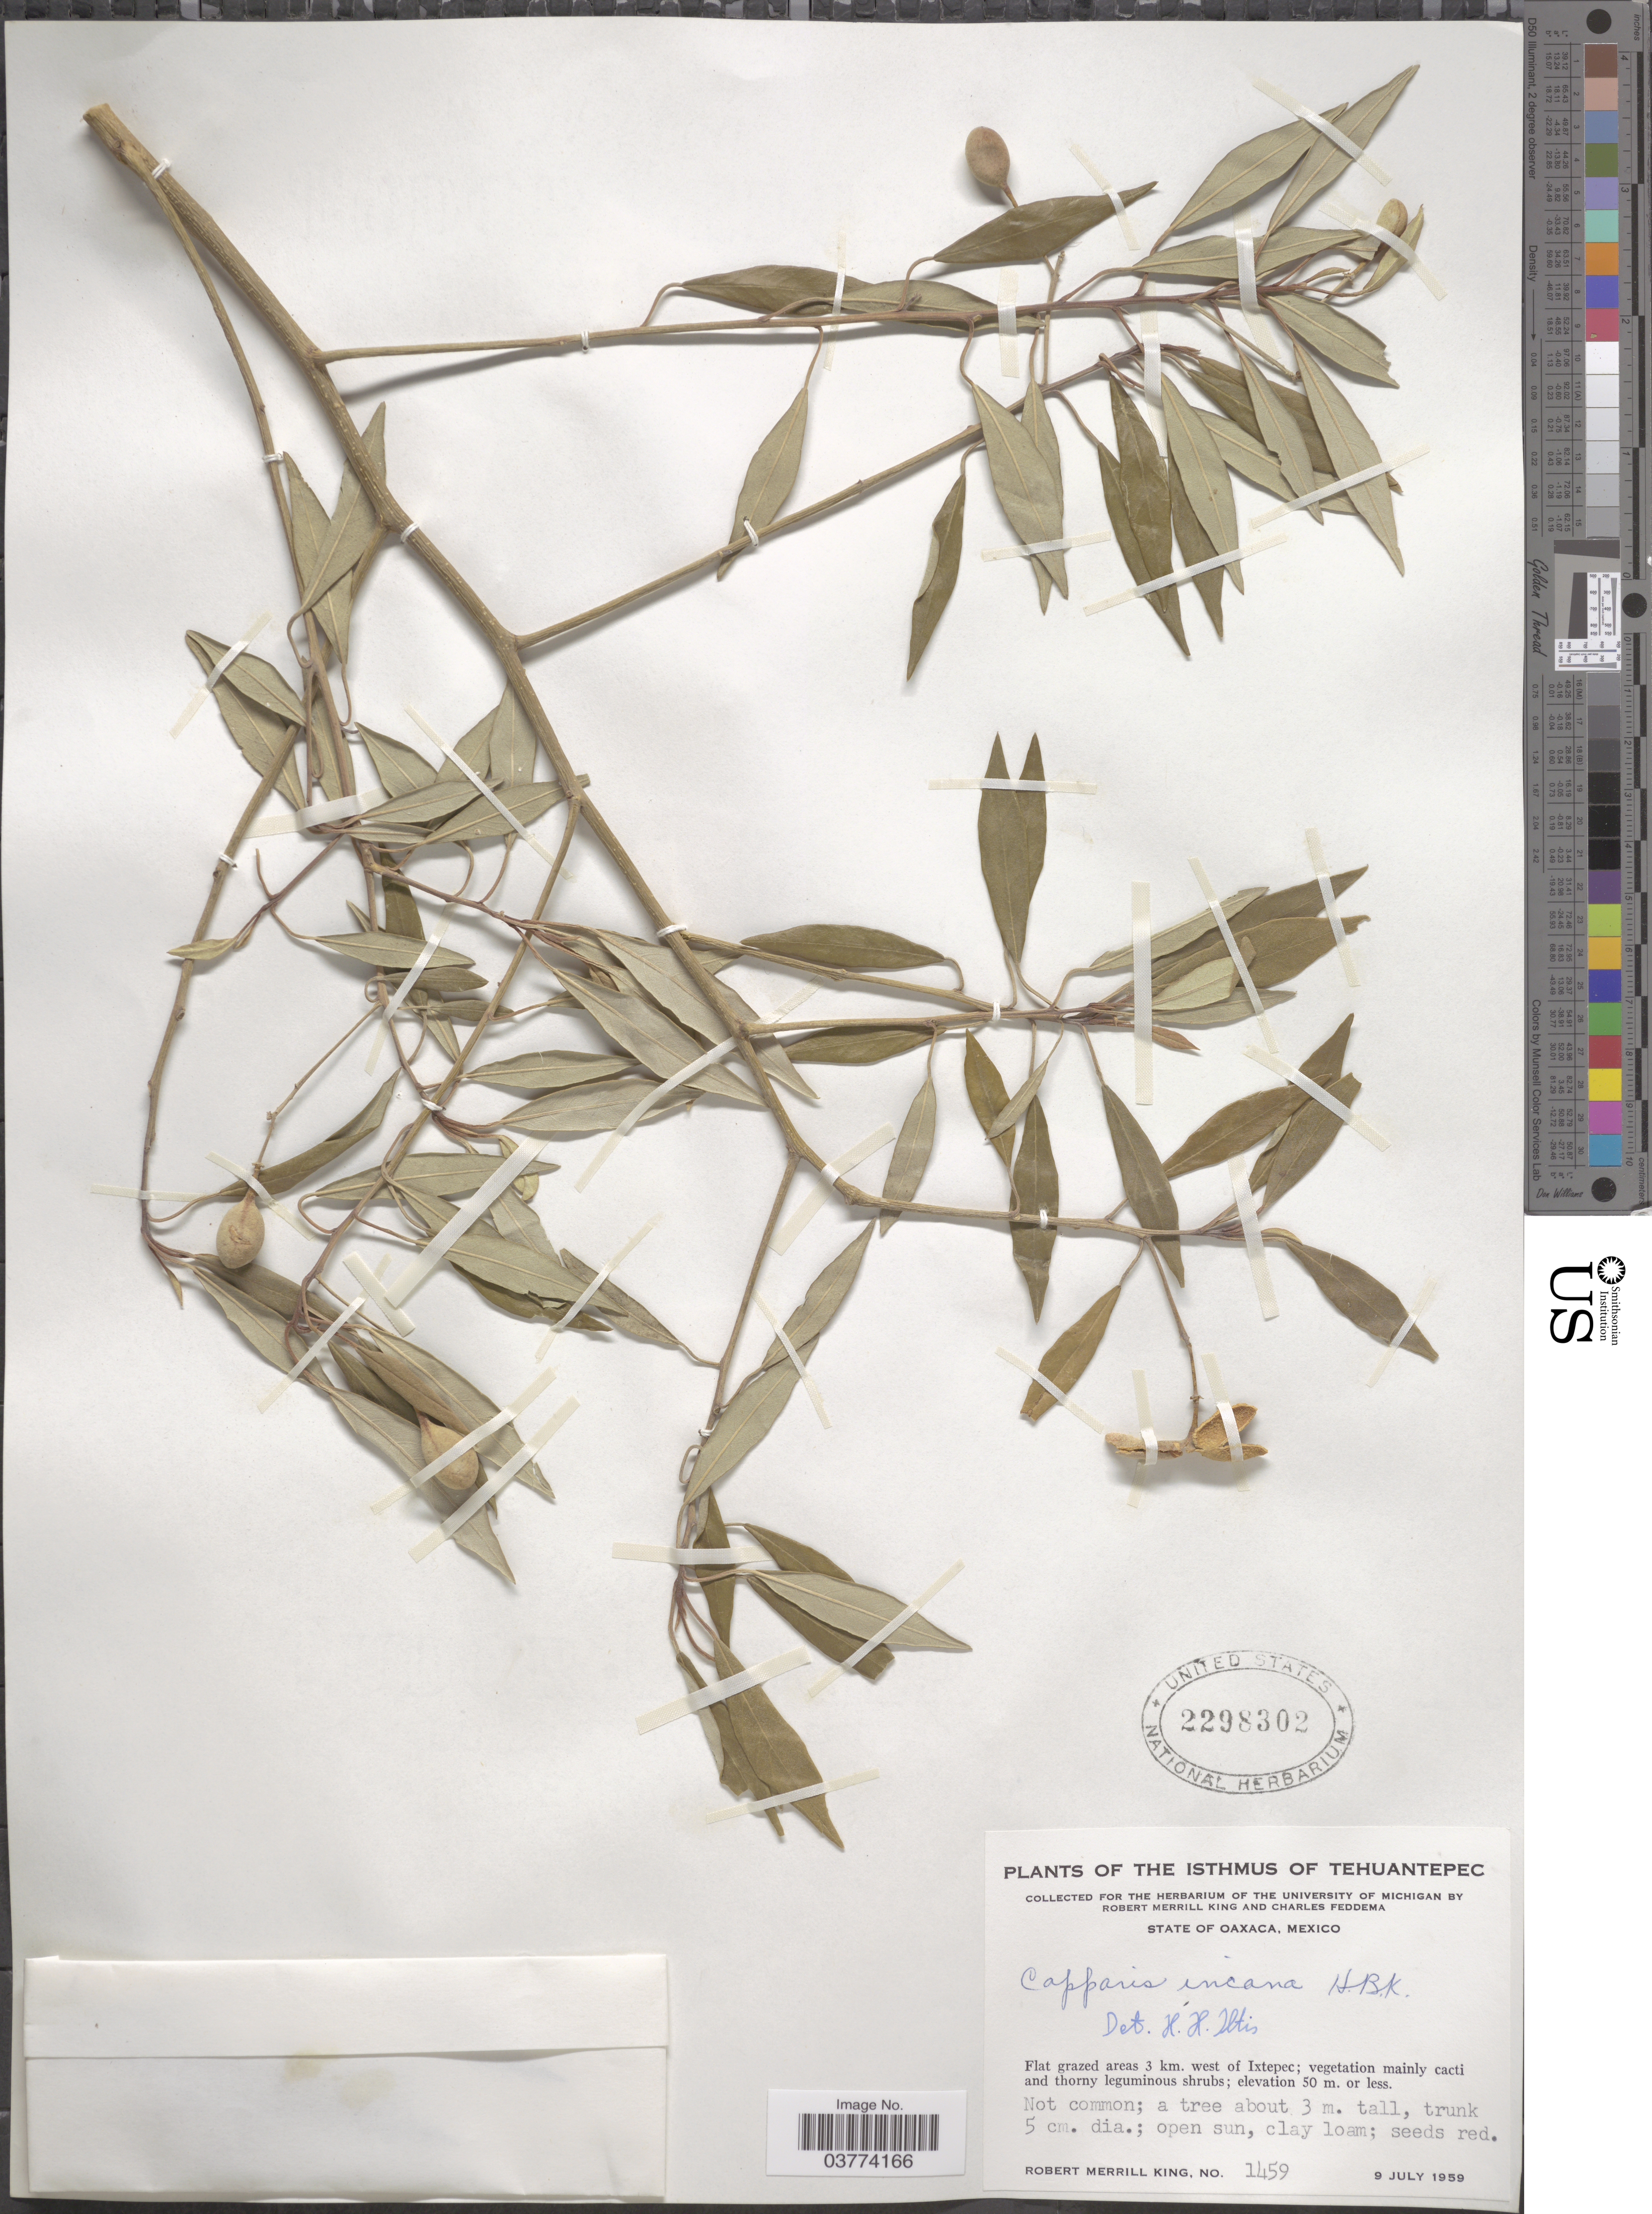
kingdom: Plantae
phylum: Tracheophyta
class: Magnoliopsida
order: Brassicales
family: Capparaceae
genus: Quadrella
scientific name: Quadrella incana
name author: (Kunth) Iltis & Cornejo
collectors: R. M. King & C. Feddema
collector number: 1459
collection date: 1959-07-09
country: Mexico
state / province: Oaxaca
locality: The Isthmus of Tehuantepec. Flat grazed areas 3 km. west of Ixtepec.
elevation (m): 50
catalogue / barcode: US 2298302